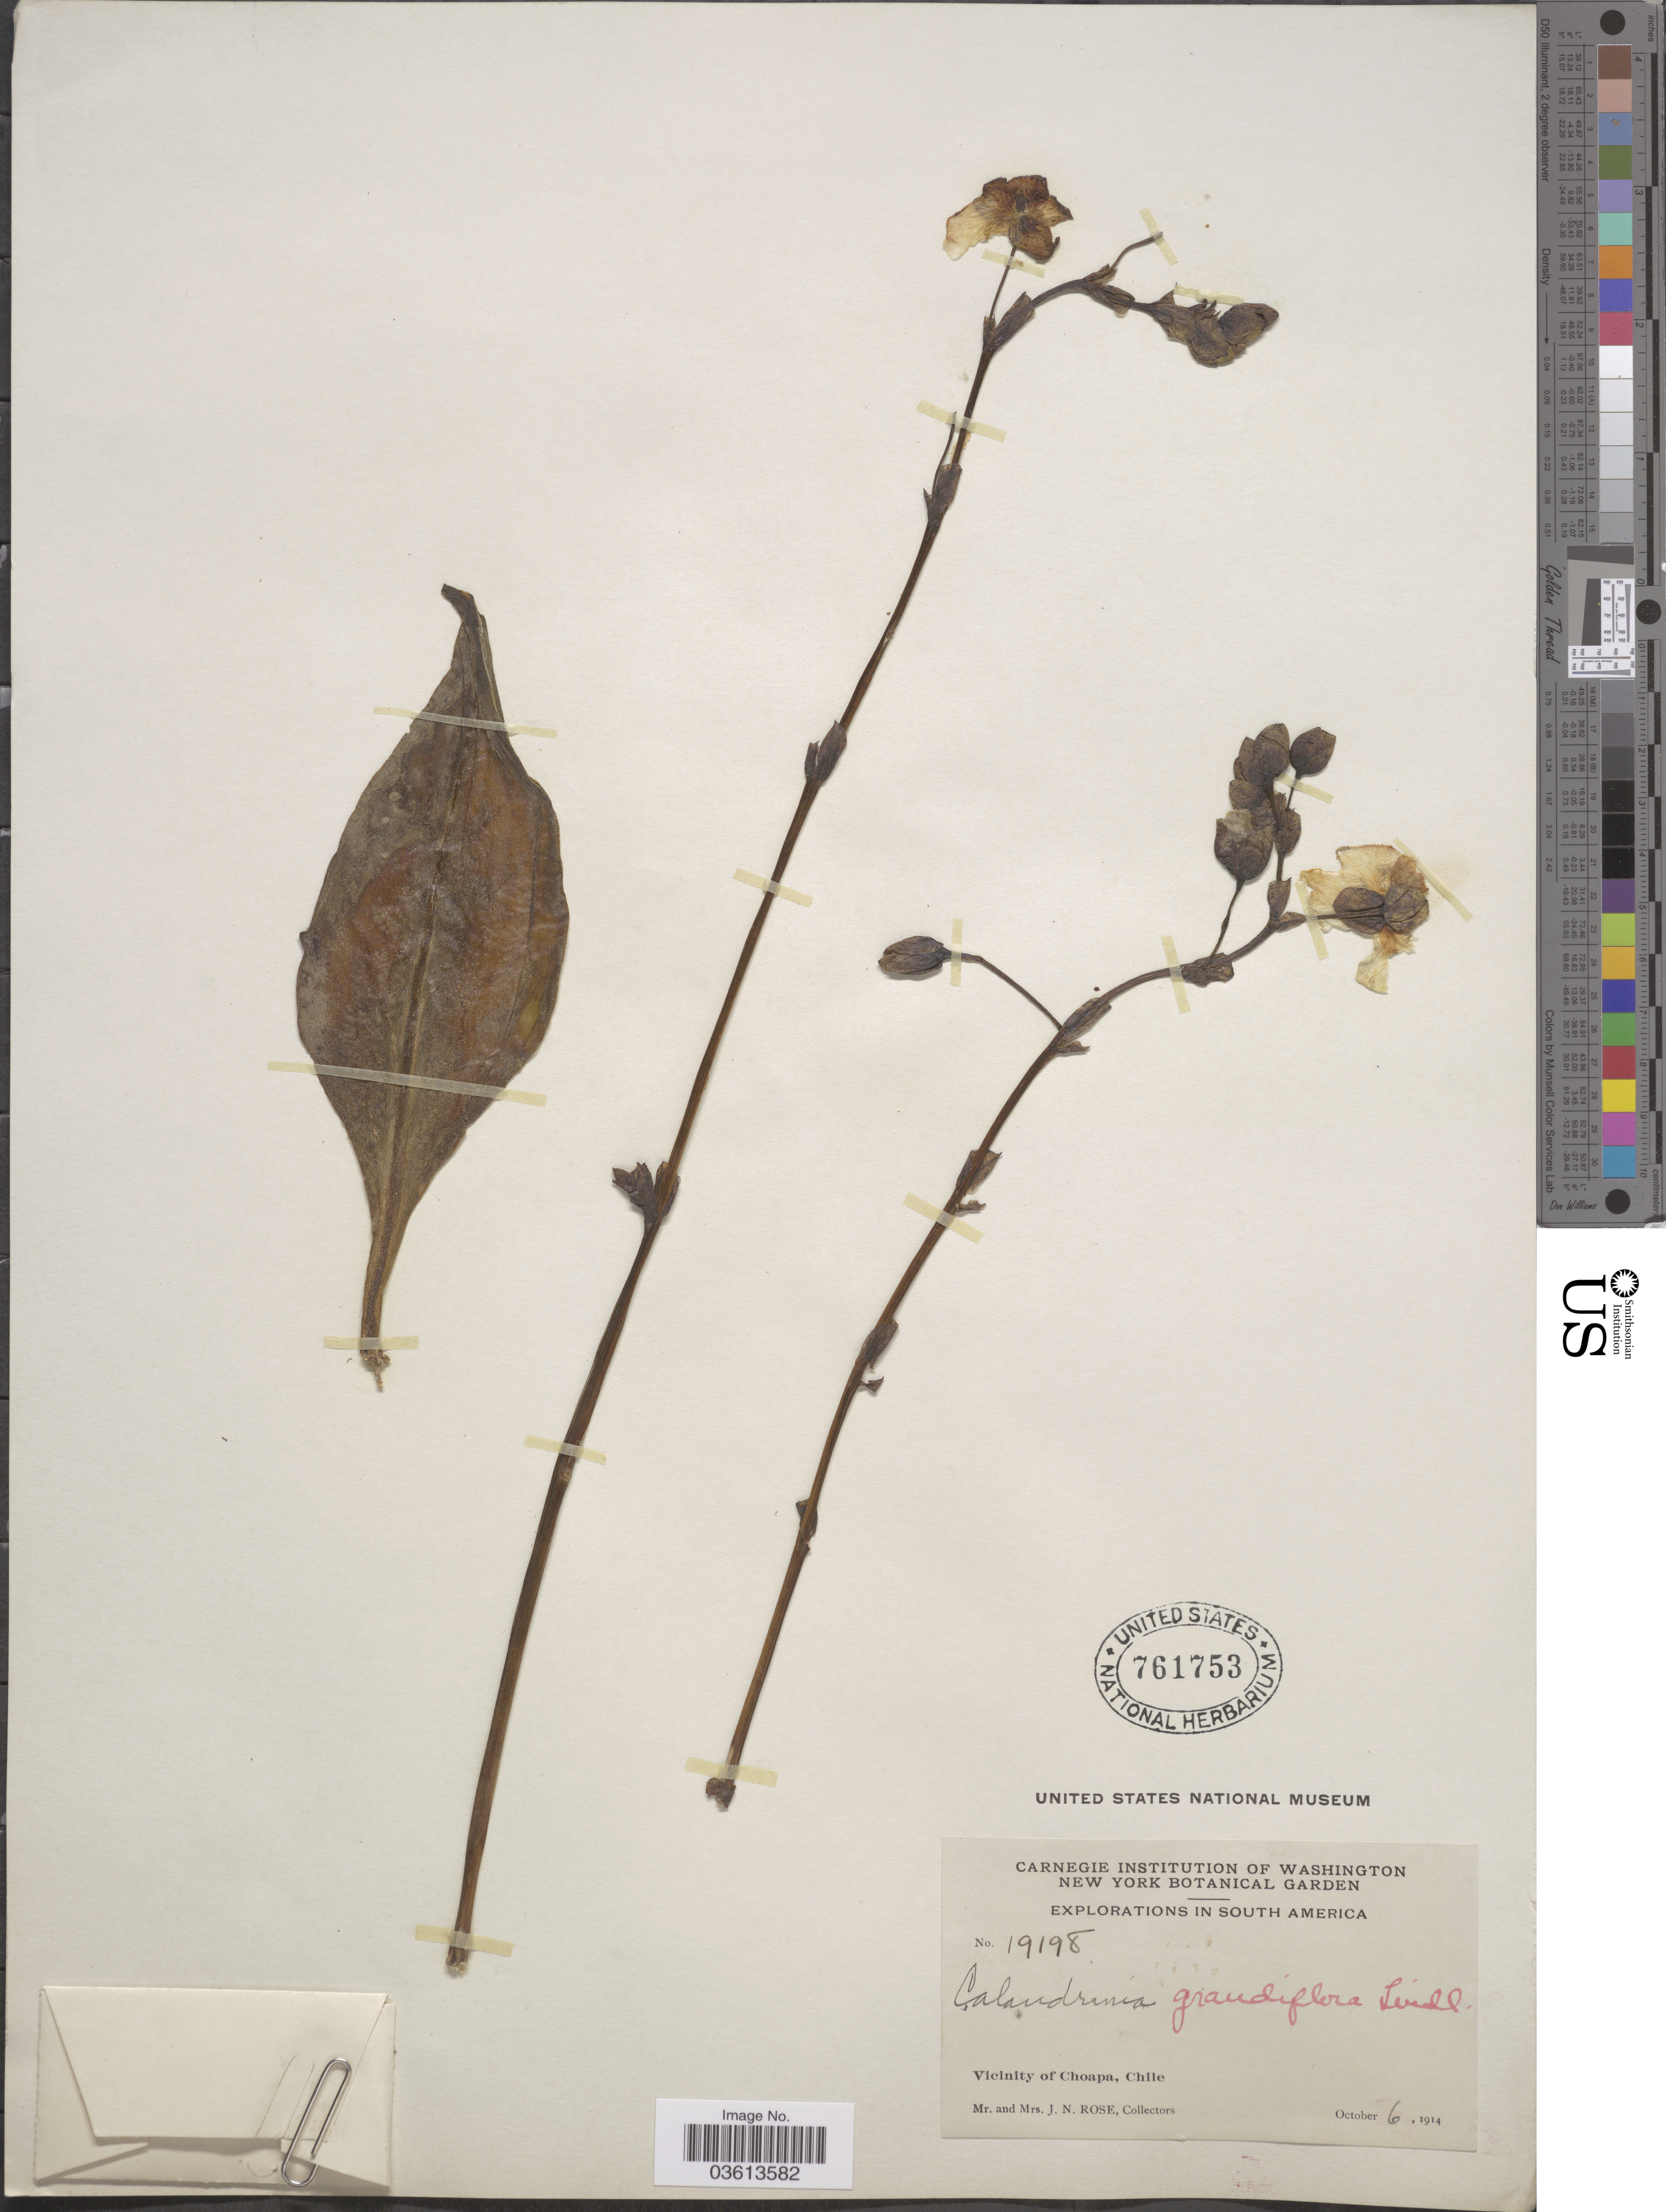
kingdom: Plantae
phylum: Tracheophyta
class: Magnoliopsida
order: Caryophyllales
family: Montiaceae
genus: Cistanthe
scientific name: Cistanthe grandiflora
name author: (Lindl.) Schltdl.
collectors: J. N. Rose & L. B. Rose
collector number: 19198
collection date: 1914-10-06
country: Chile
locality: Vicinity of Choapa.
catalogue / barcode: US 761753